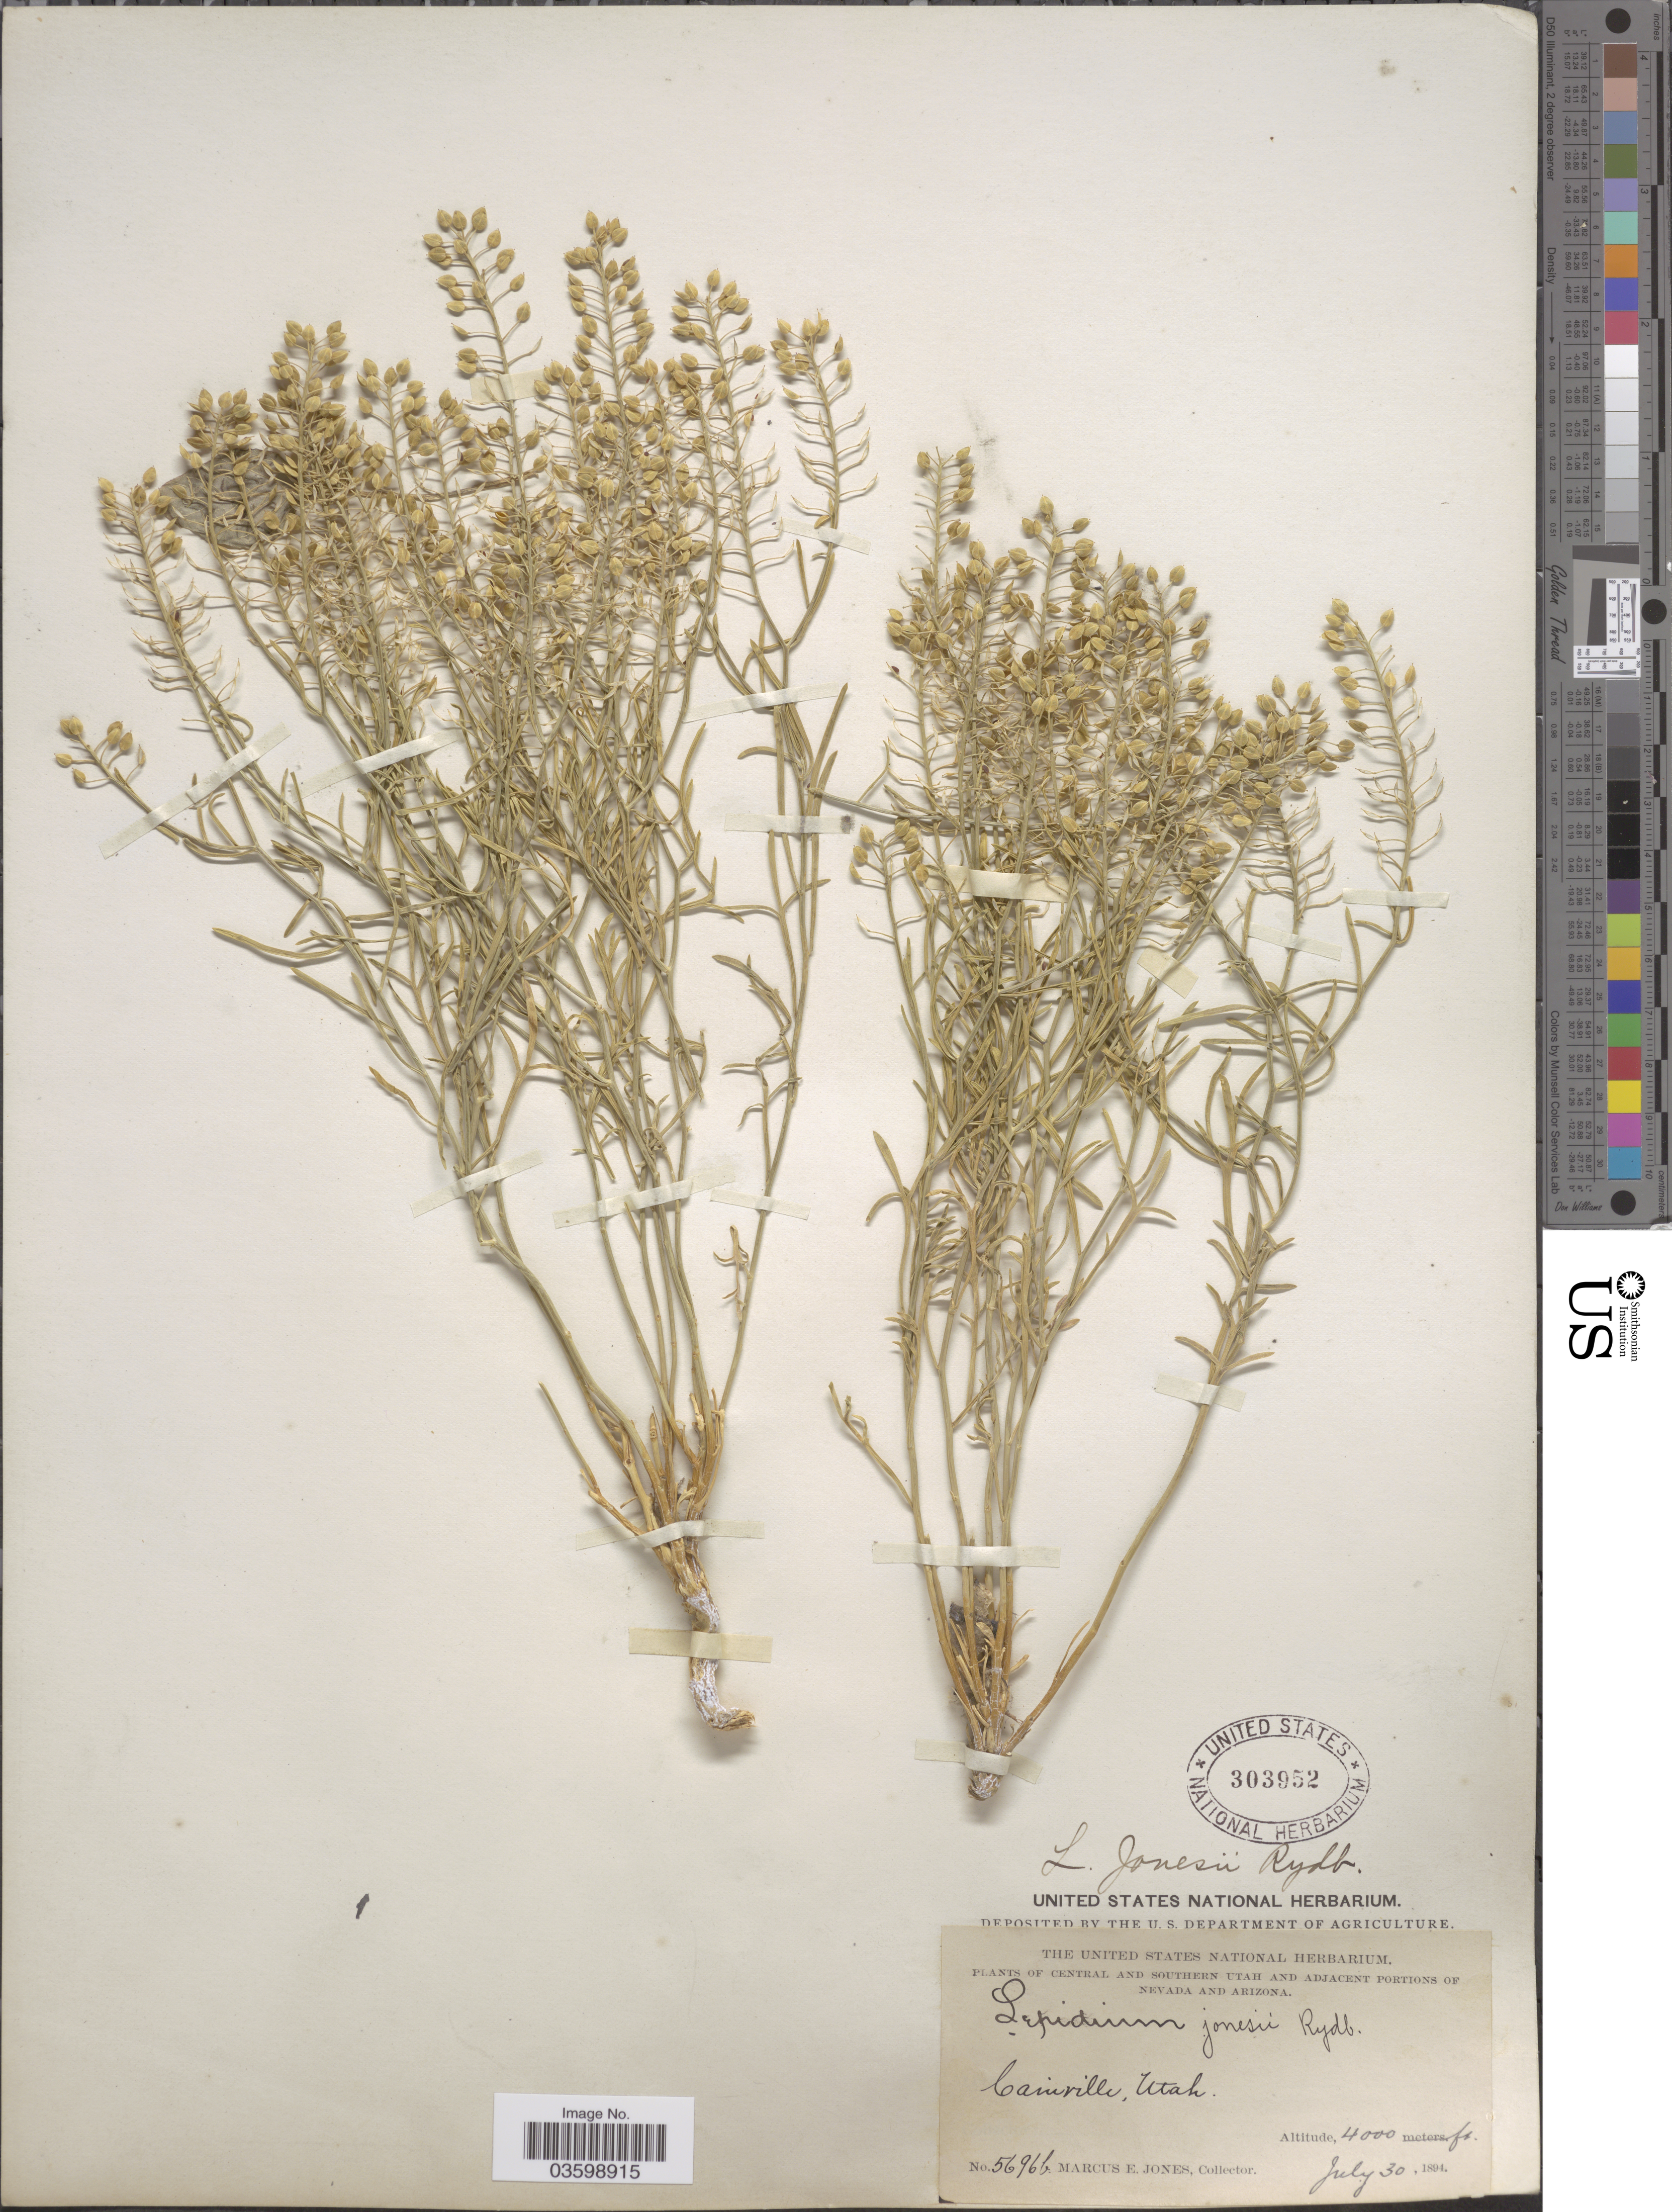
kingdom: Plantae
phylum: Tracheophyta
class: Magnoliopsida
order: Brassicales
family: Brassicaceae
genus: Lepidium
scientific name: Lepidium montanum var. jonesii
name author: (Rydb.) C.L. Hitchc.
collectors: M. E. Jones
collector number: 5696b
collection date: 1894-07-30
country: United States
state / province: Utah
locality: Central and Southern Utah. Cainville.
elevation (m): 1219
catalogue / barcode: US 303952